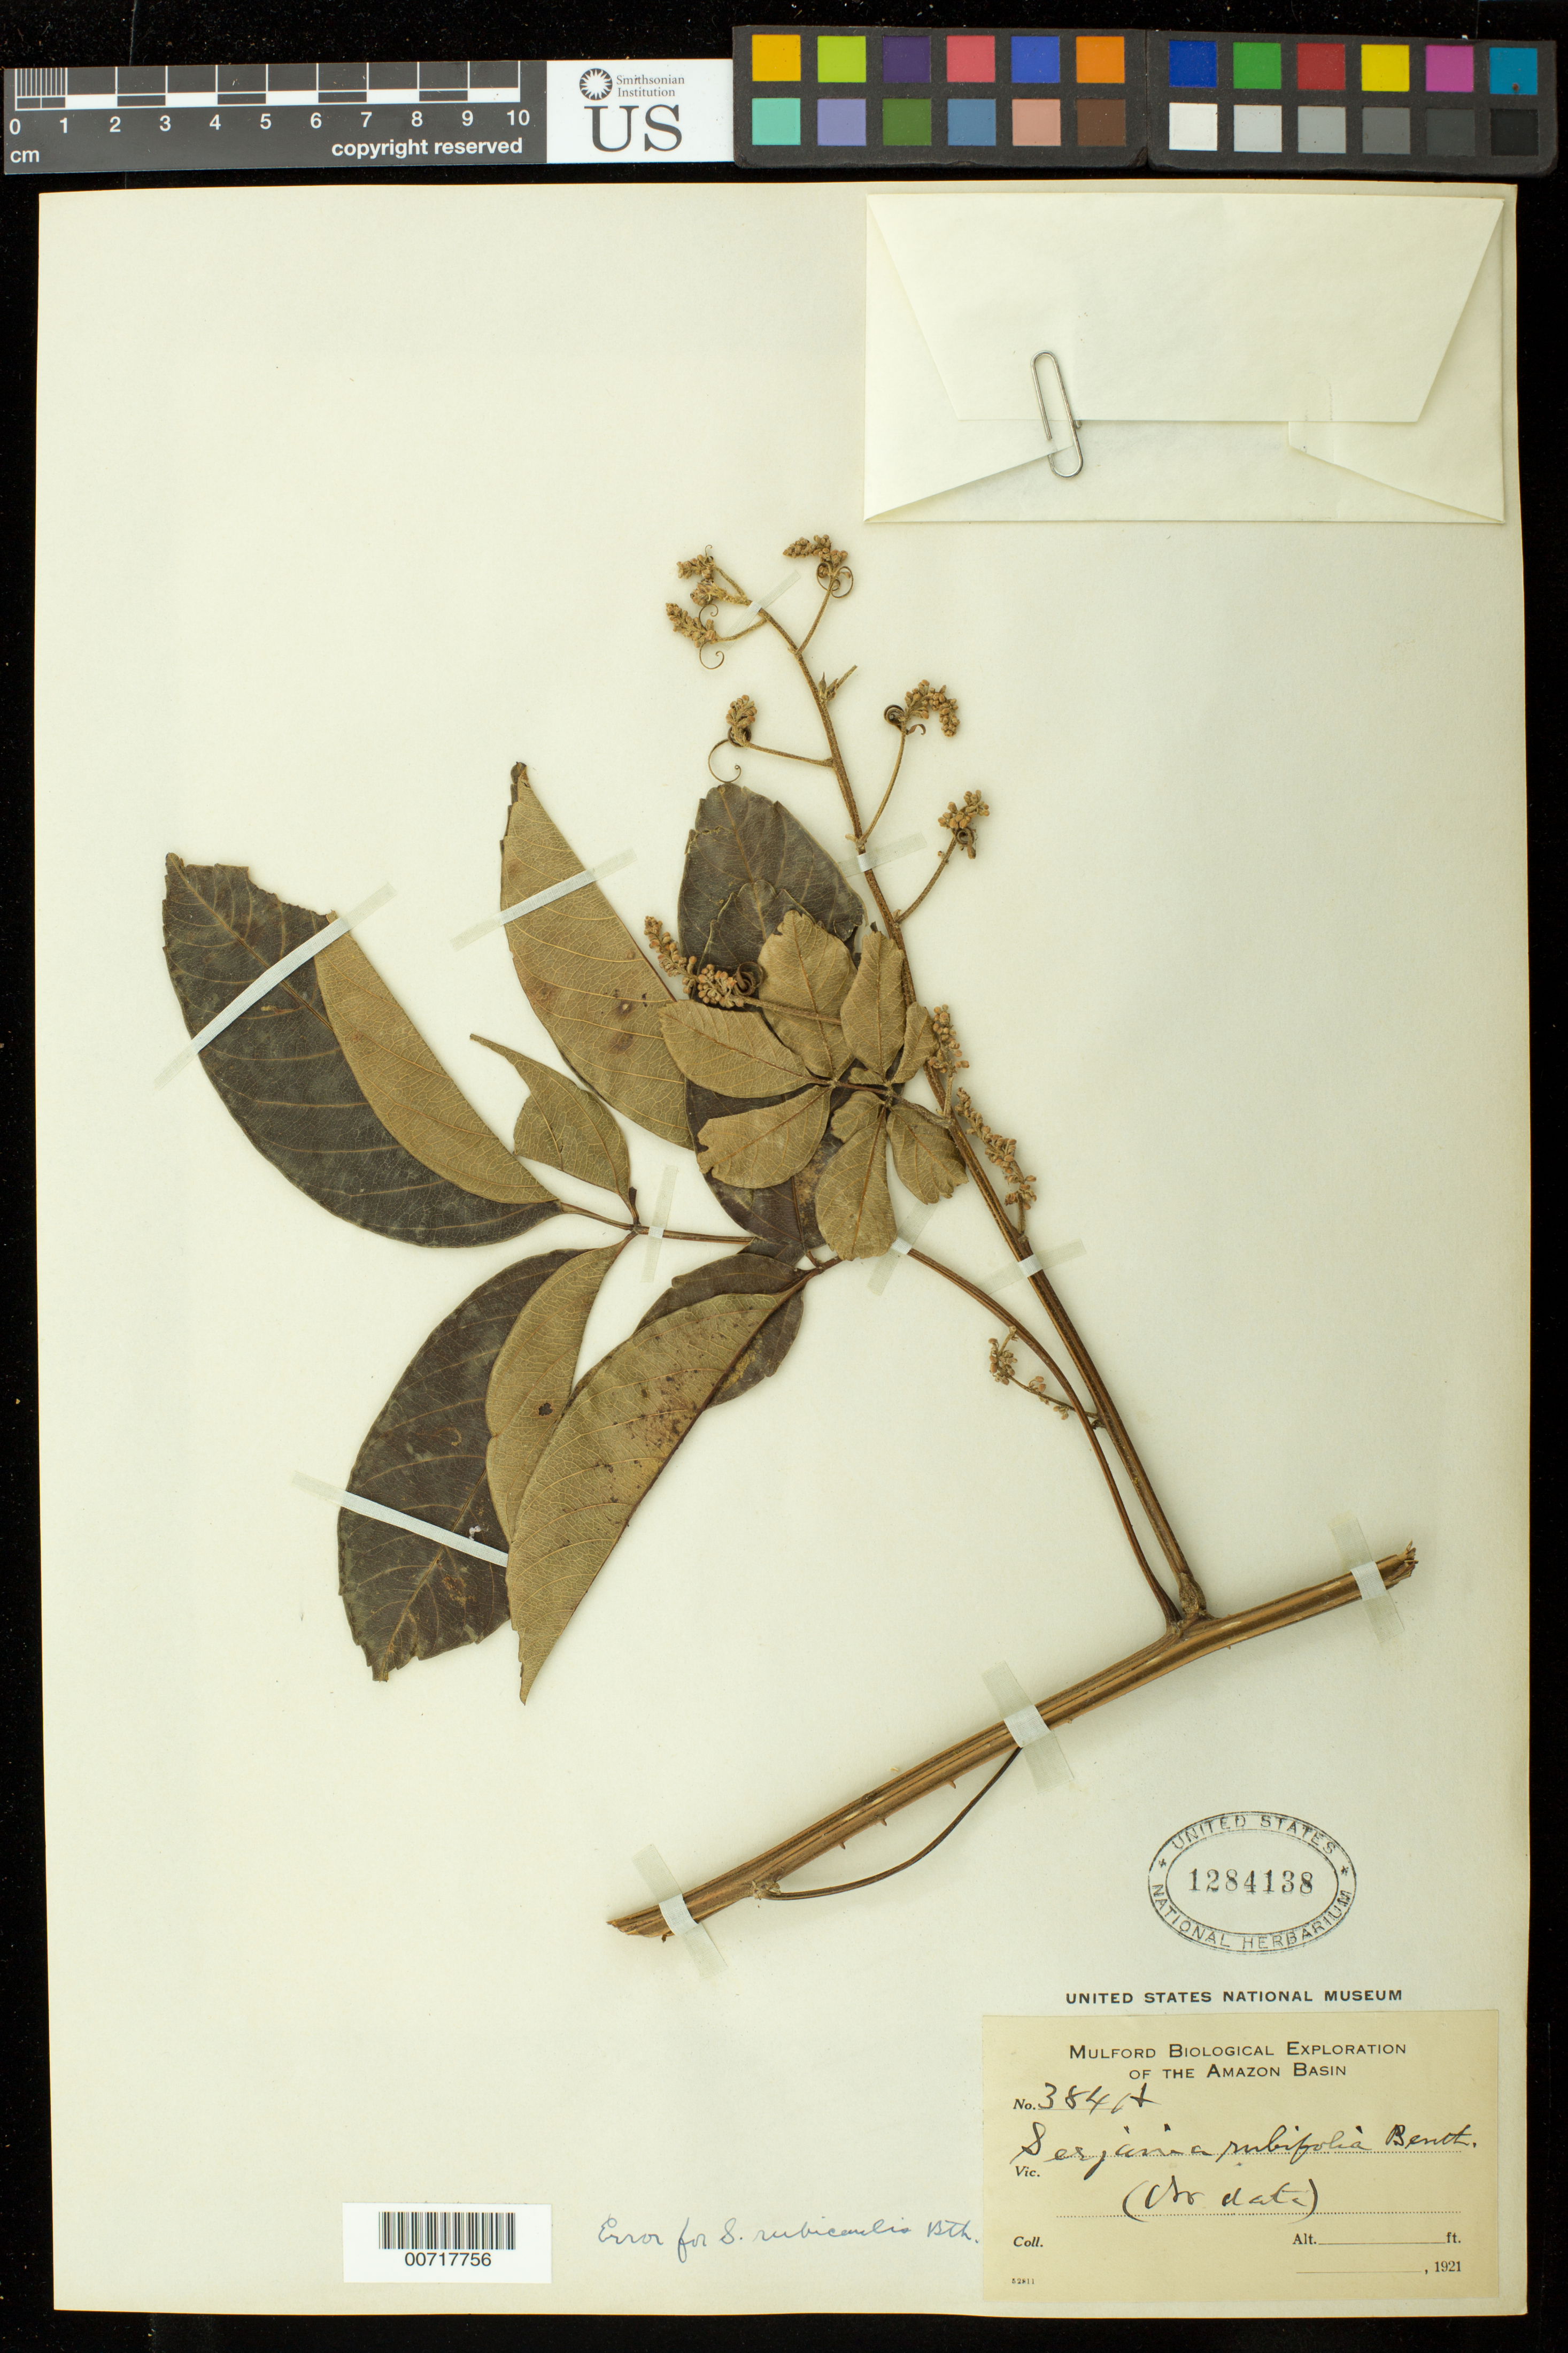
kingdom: Plantae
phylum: Tracheophyta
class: Magnoliopsida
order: Sapindales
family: Sapindaceae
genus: Serjania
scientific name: Serjania rubicaulis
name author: Benth. ex Radlk.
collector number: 384A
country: Bolivia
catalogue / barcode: US 1284138